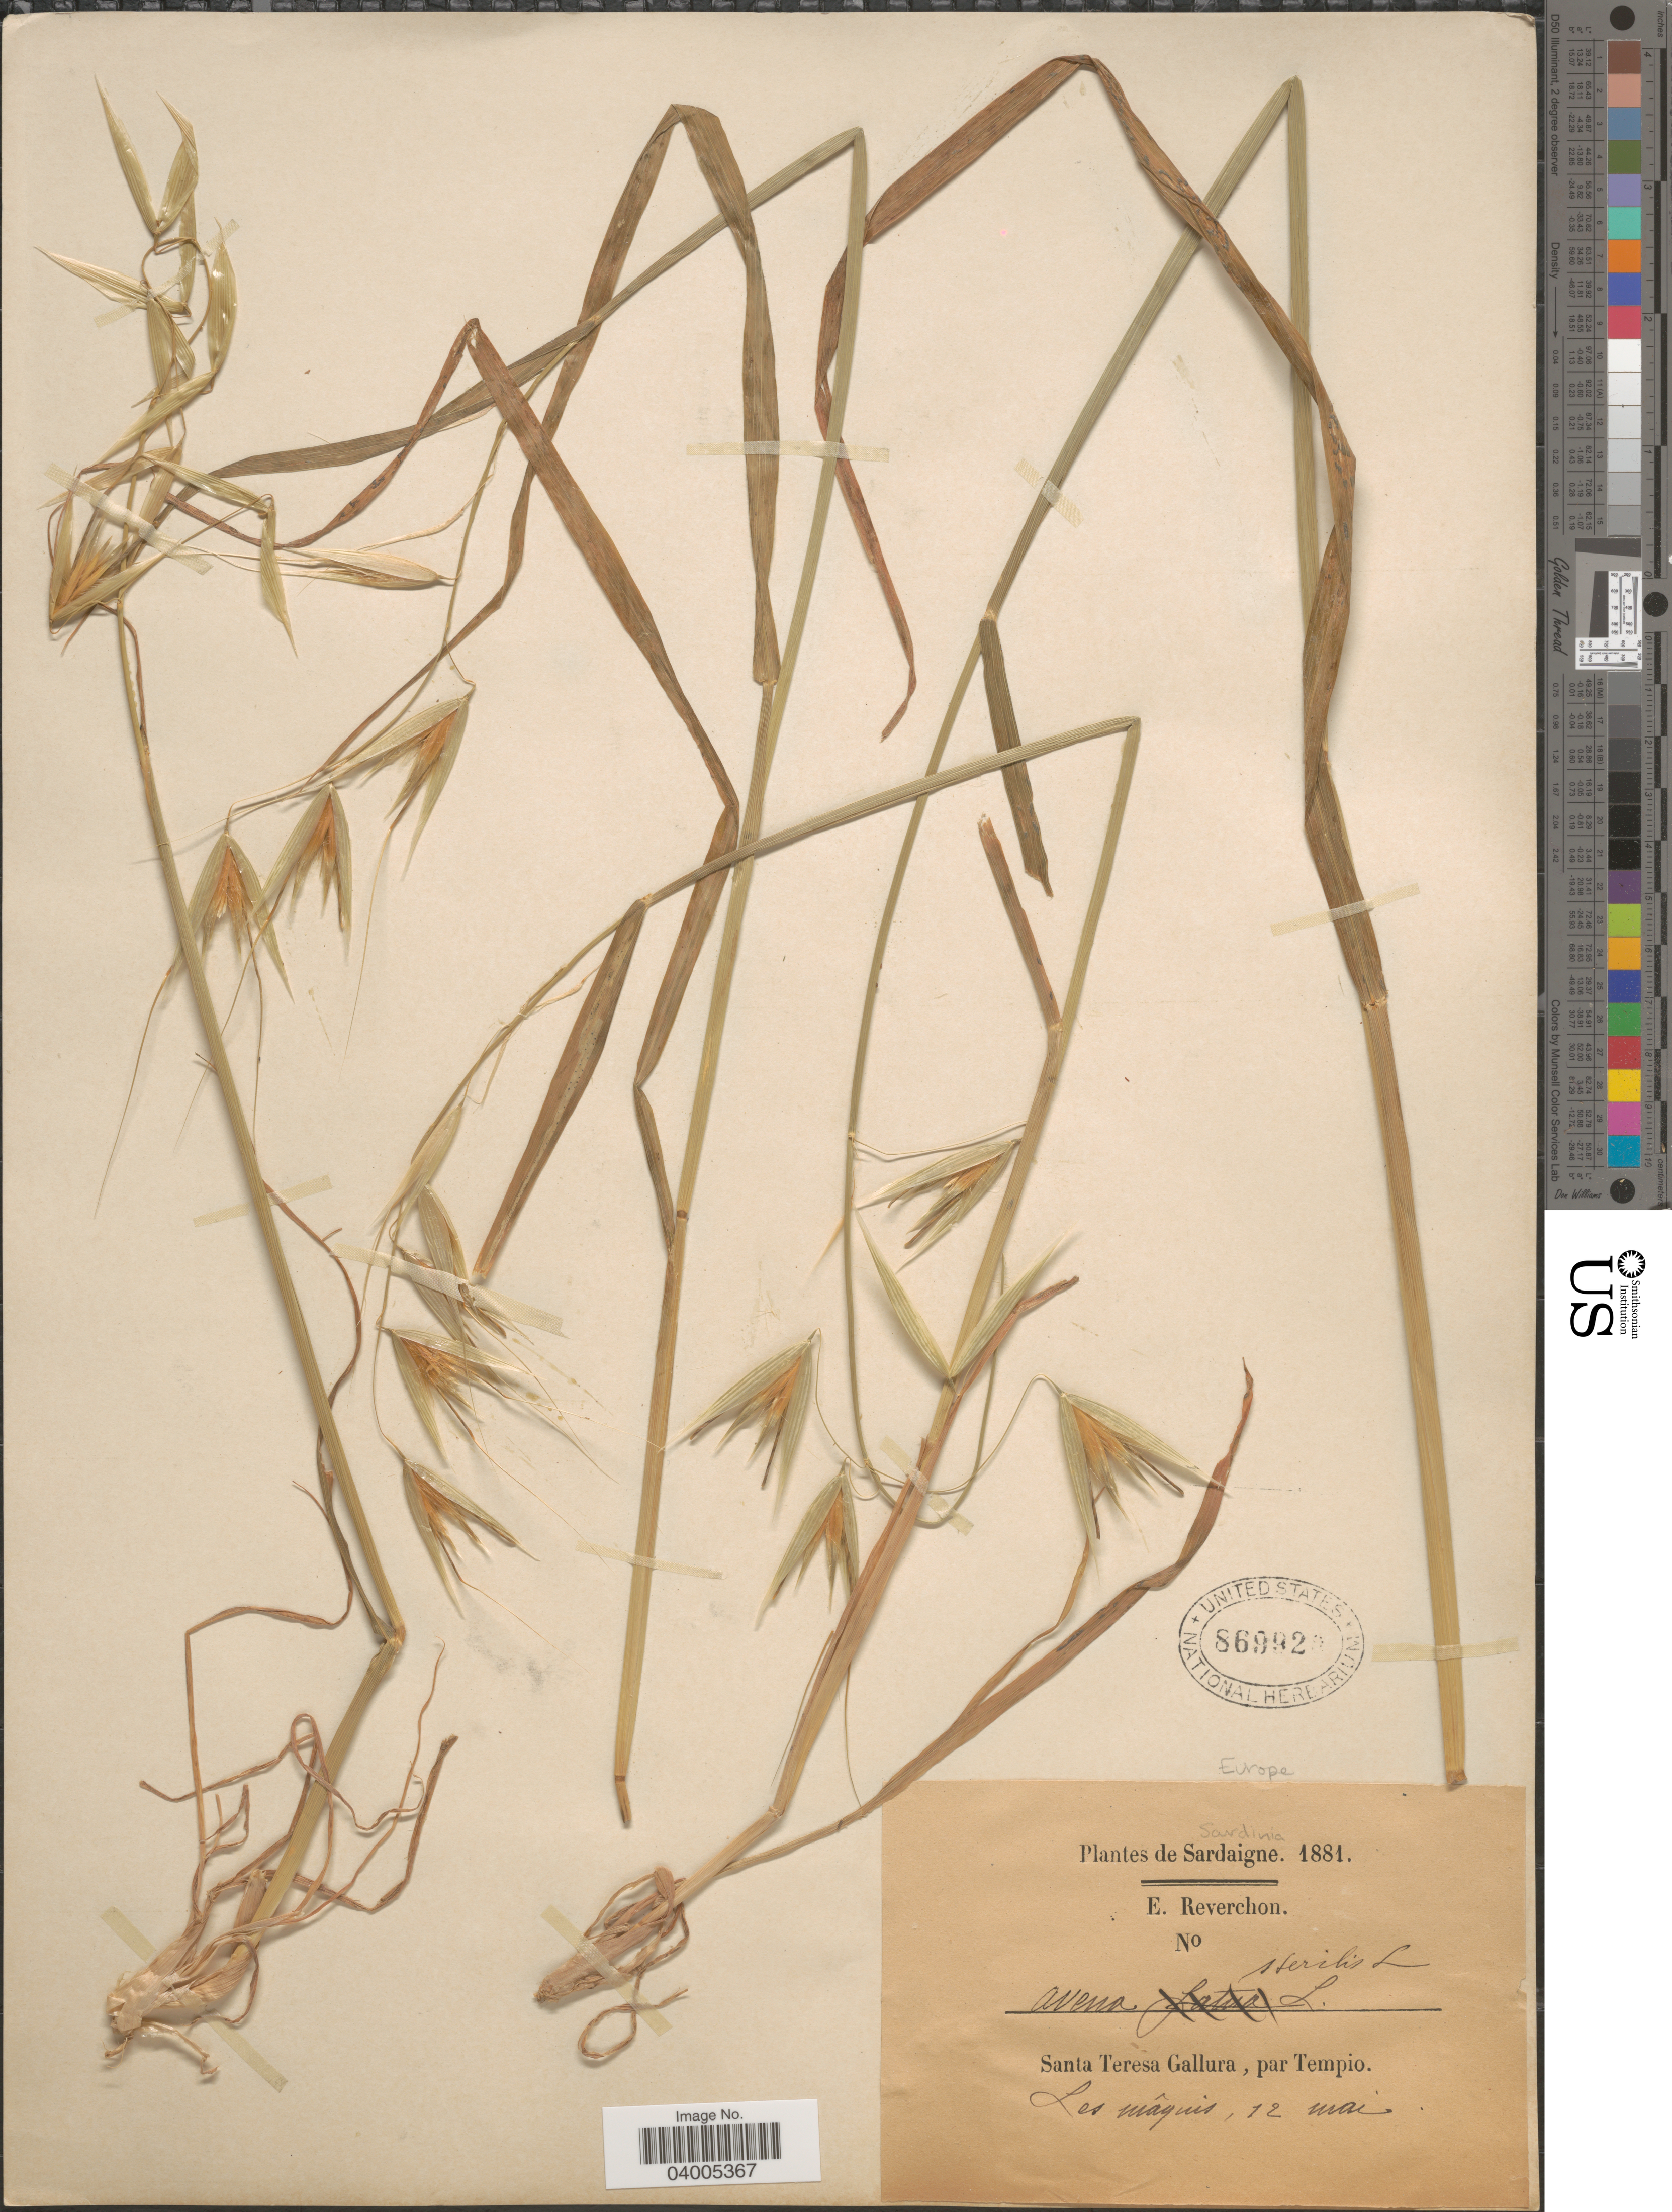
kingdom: Plantae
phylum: Tracheophyta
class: Liliopsida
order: Poales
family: Poaceae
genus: Avena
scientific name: Avena sterilis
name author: L.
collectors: E. Reverchon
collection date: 1881-05-12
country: Italy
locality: Europe. Sardinia. Sardaigne. Santa Teresa Gallura, par Tempio.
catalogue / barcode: US 869923